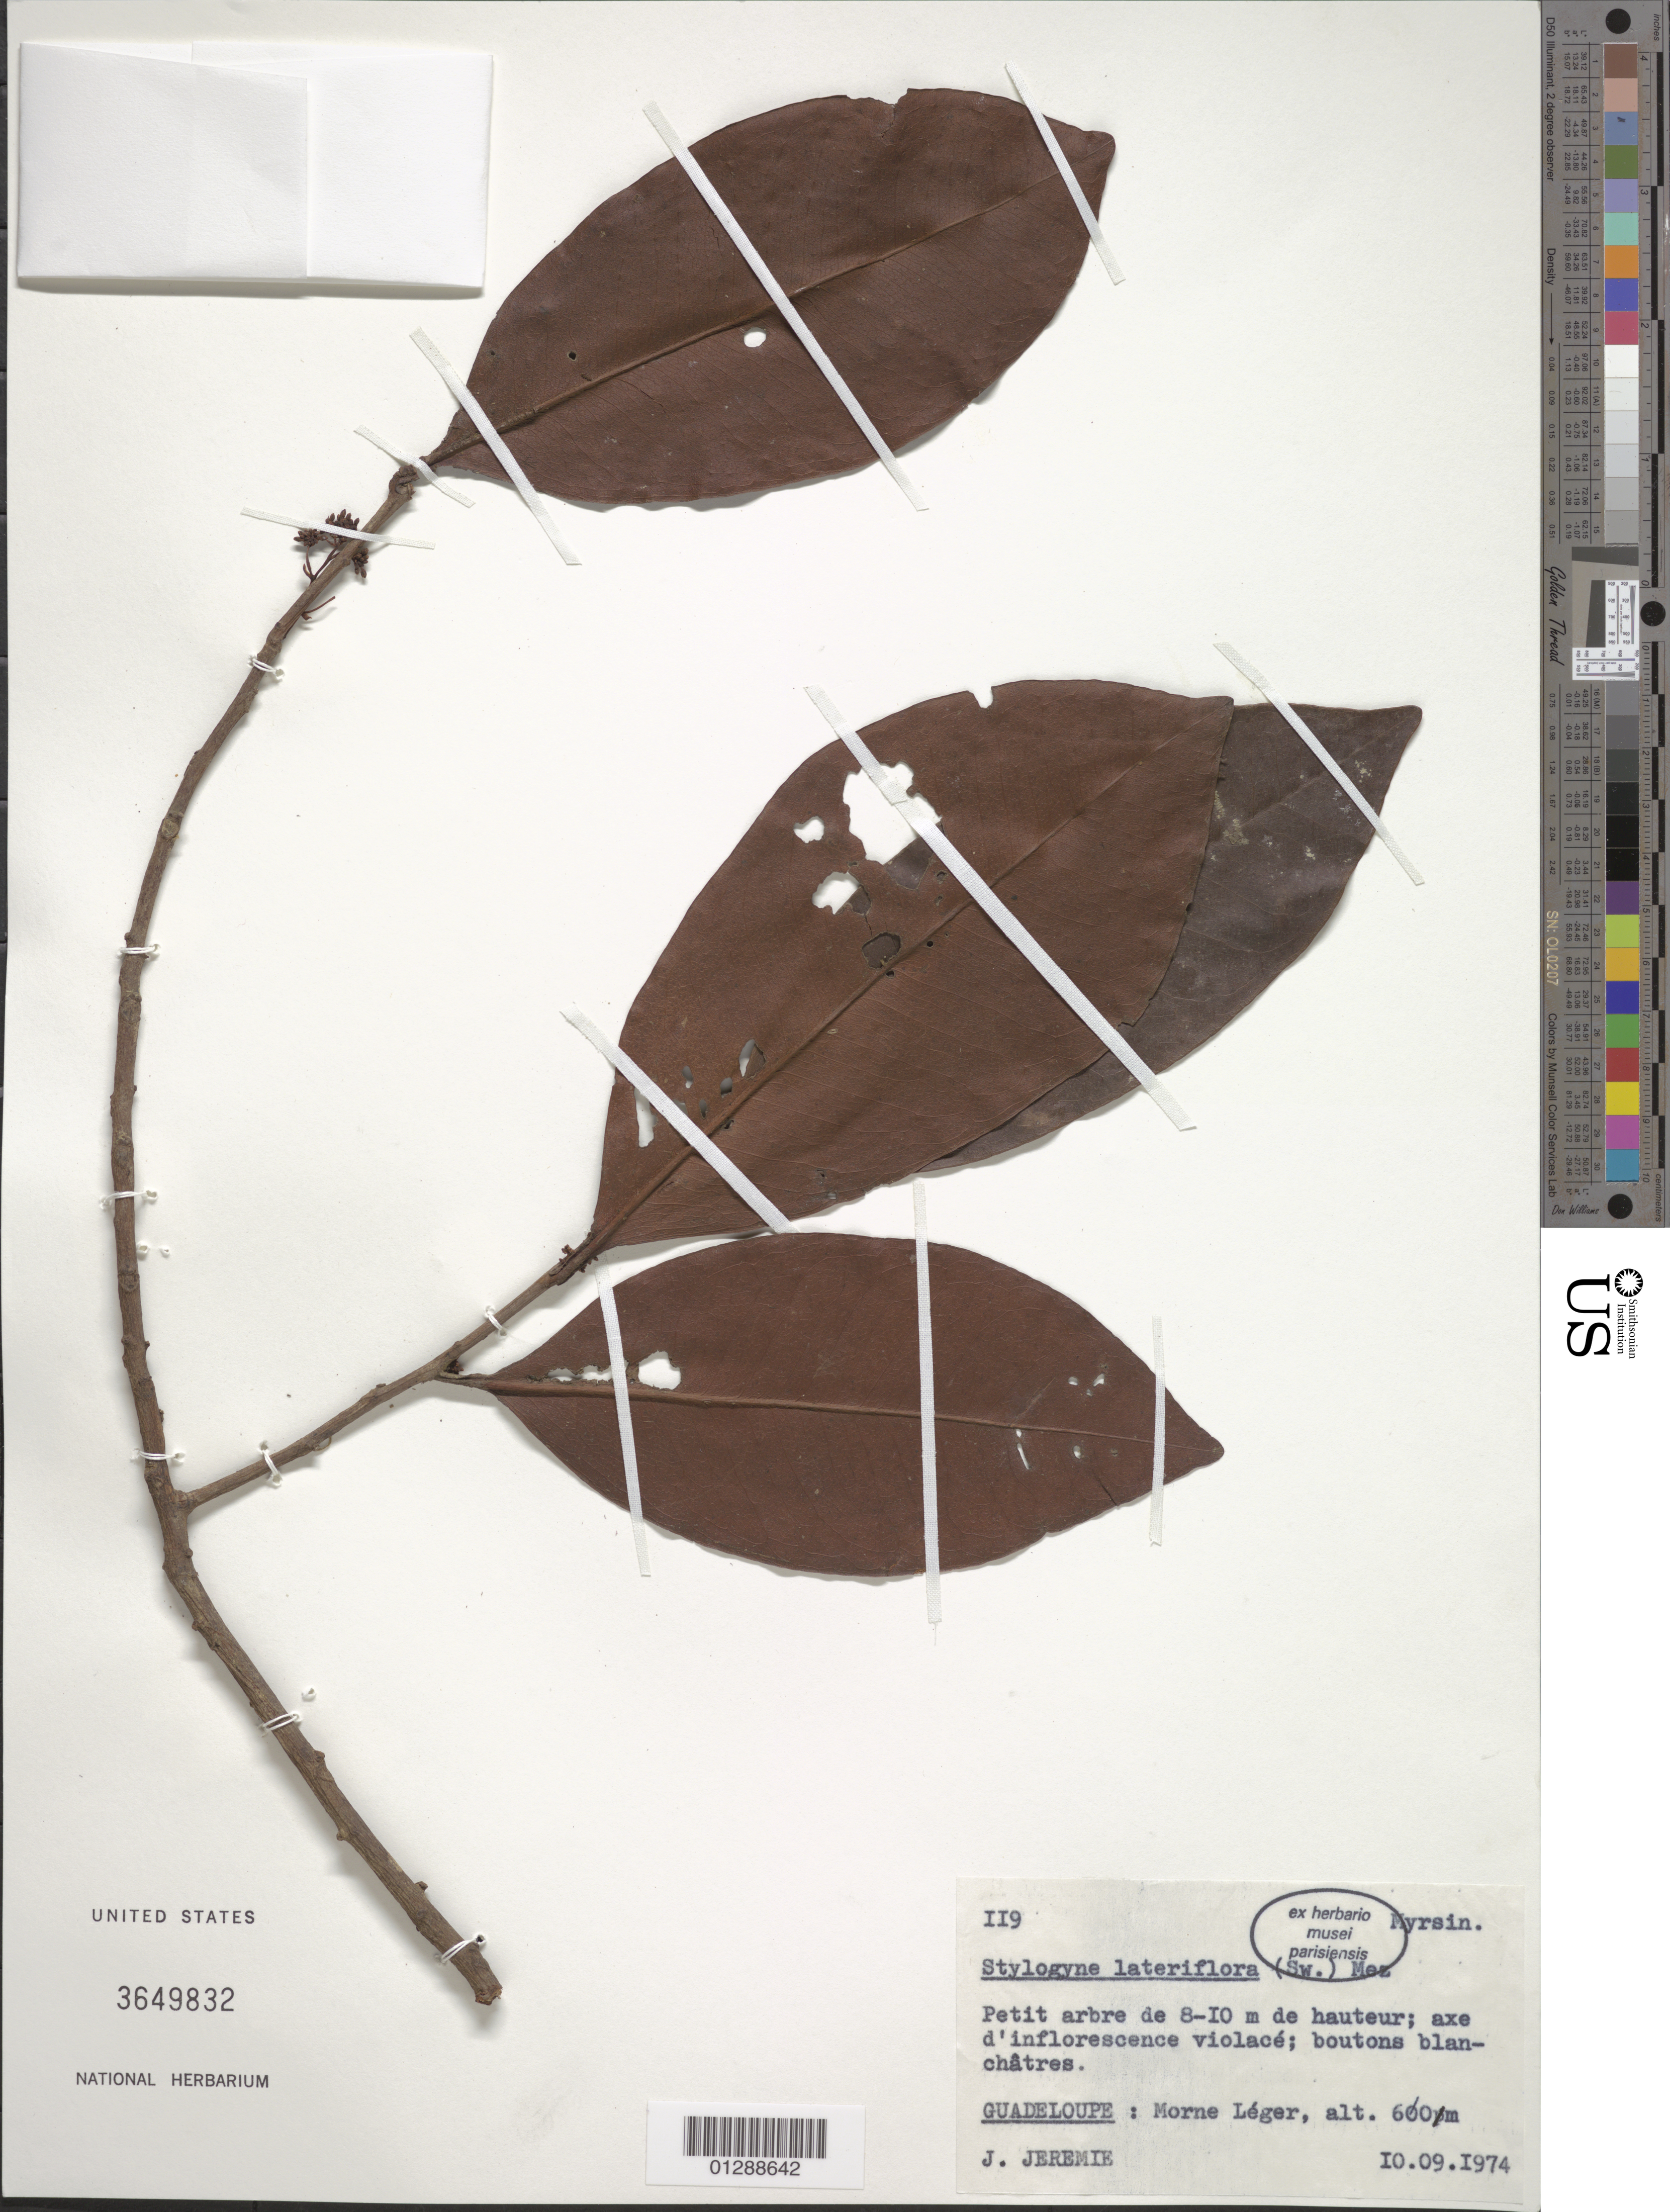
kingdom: Plantae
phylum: Tracheophyta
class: Magnoliopsida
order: Ericales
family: Primulaceae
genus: Stylogyne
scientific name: Stylogyne lateriflora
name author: (Sw.) Mez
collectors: J. Jérémie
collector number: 119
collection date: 1974-09-10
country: Guadeloupe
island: Basse-Terre I.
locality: Morne Léger.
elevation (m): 600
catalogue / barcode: US 3649832